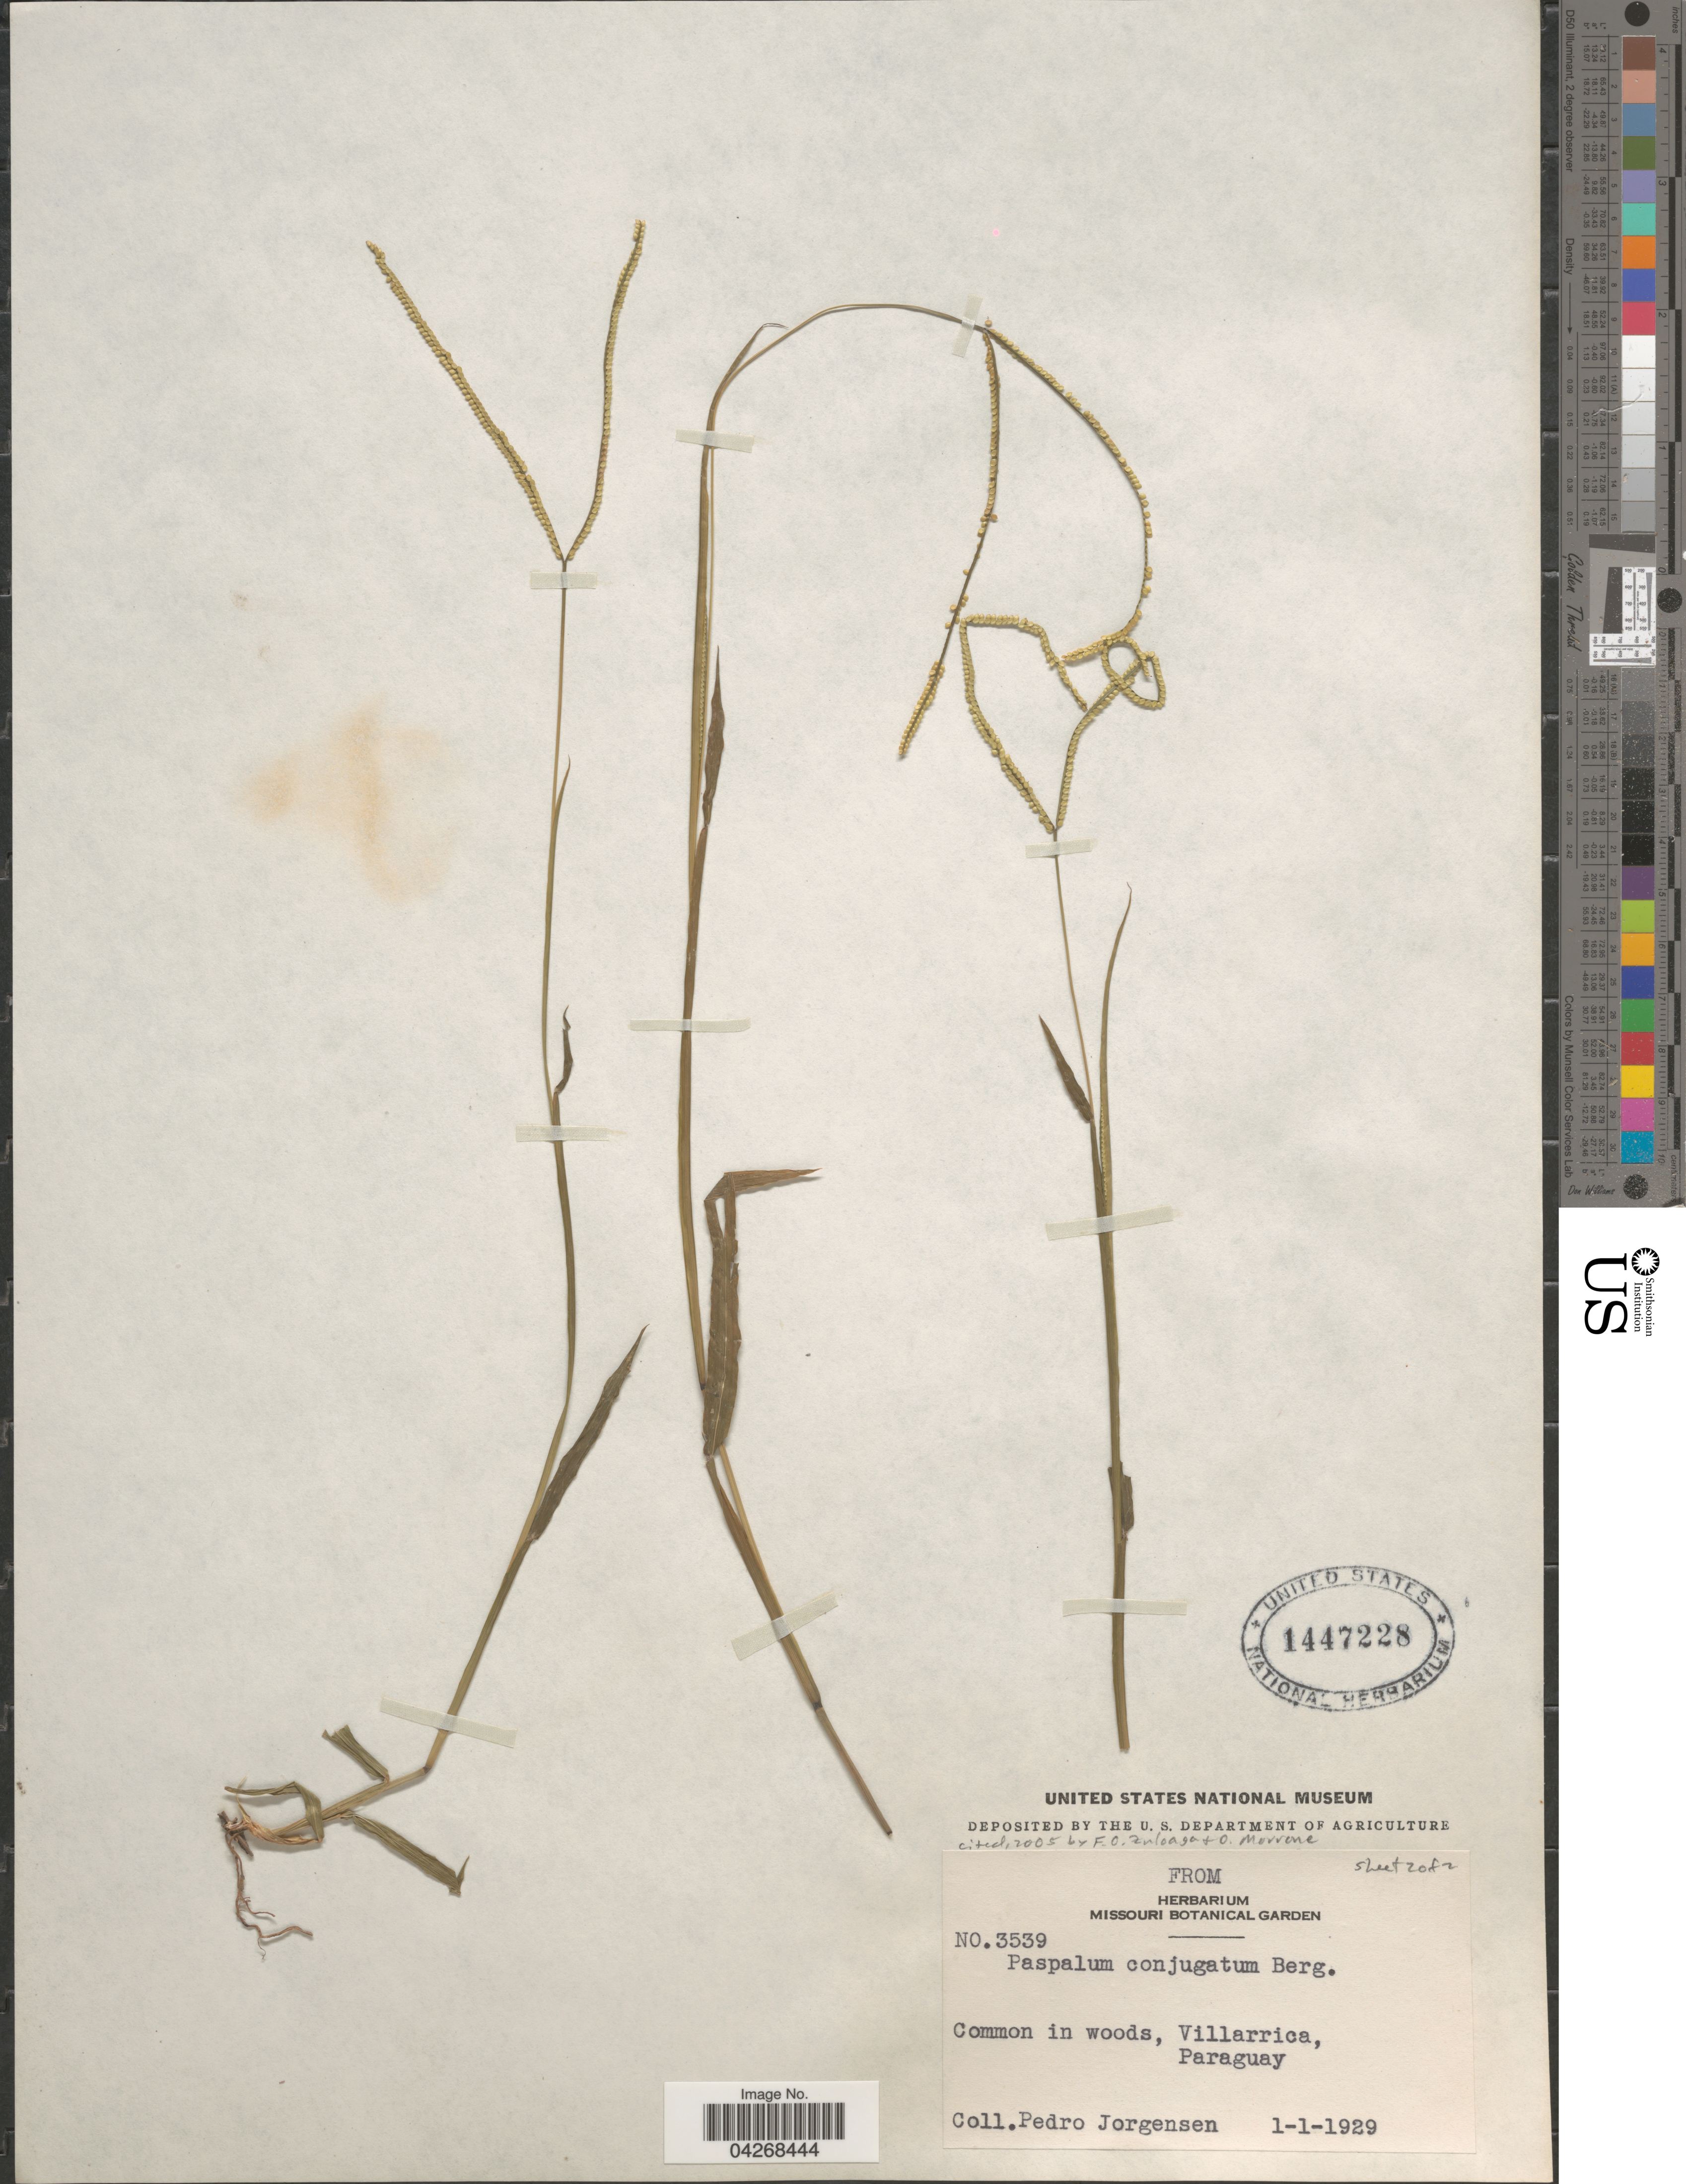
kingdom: Plantae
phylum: Tracheophyta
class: Liliopsida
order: Poales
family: Poaceae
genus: Paspalum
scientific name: Paspalum conjugatum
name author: P.J. Bergius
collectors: P. Jörgensen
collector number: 3539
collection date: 1929-01-01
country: Paraguay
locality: Villarrica.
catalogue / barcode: US 1447228